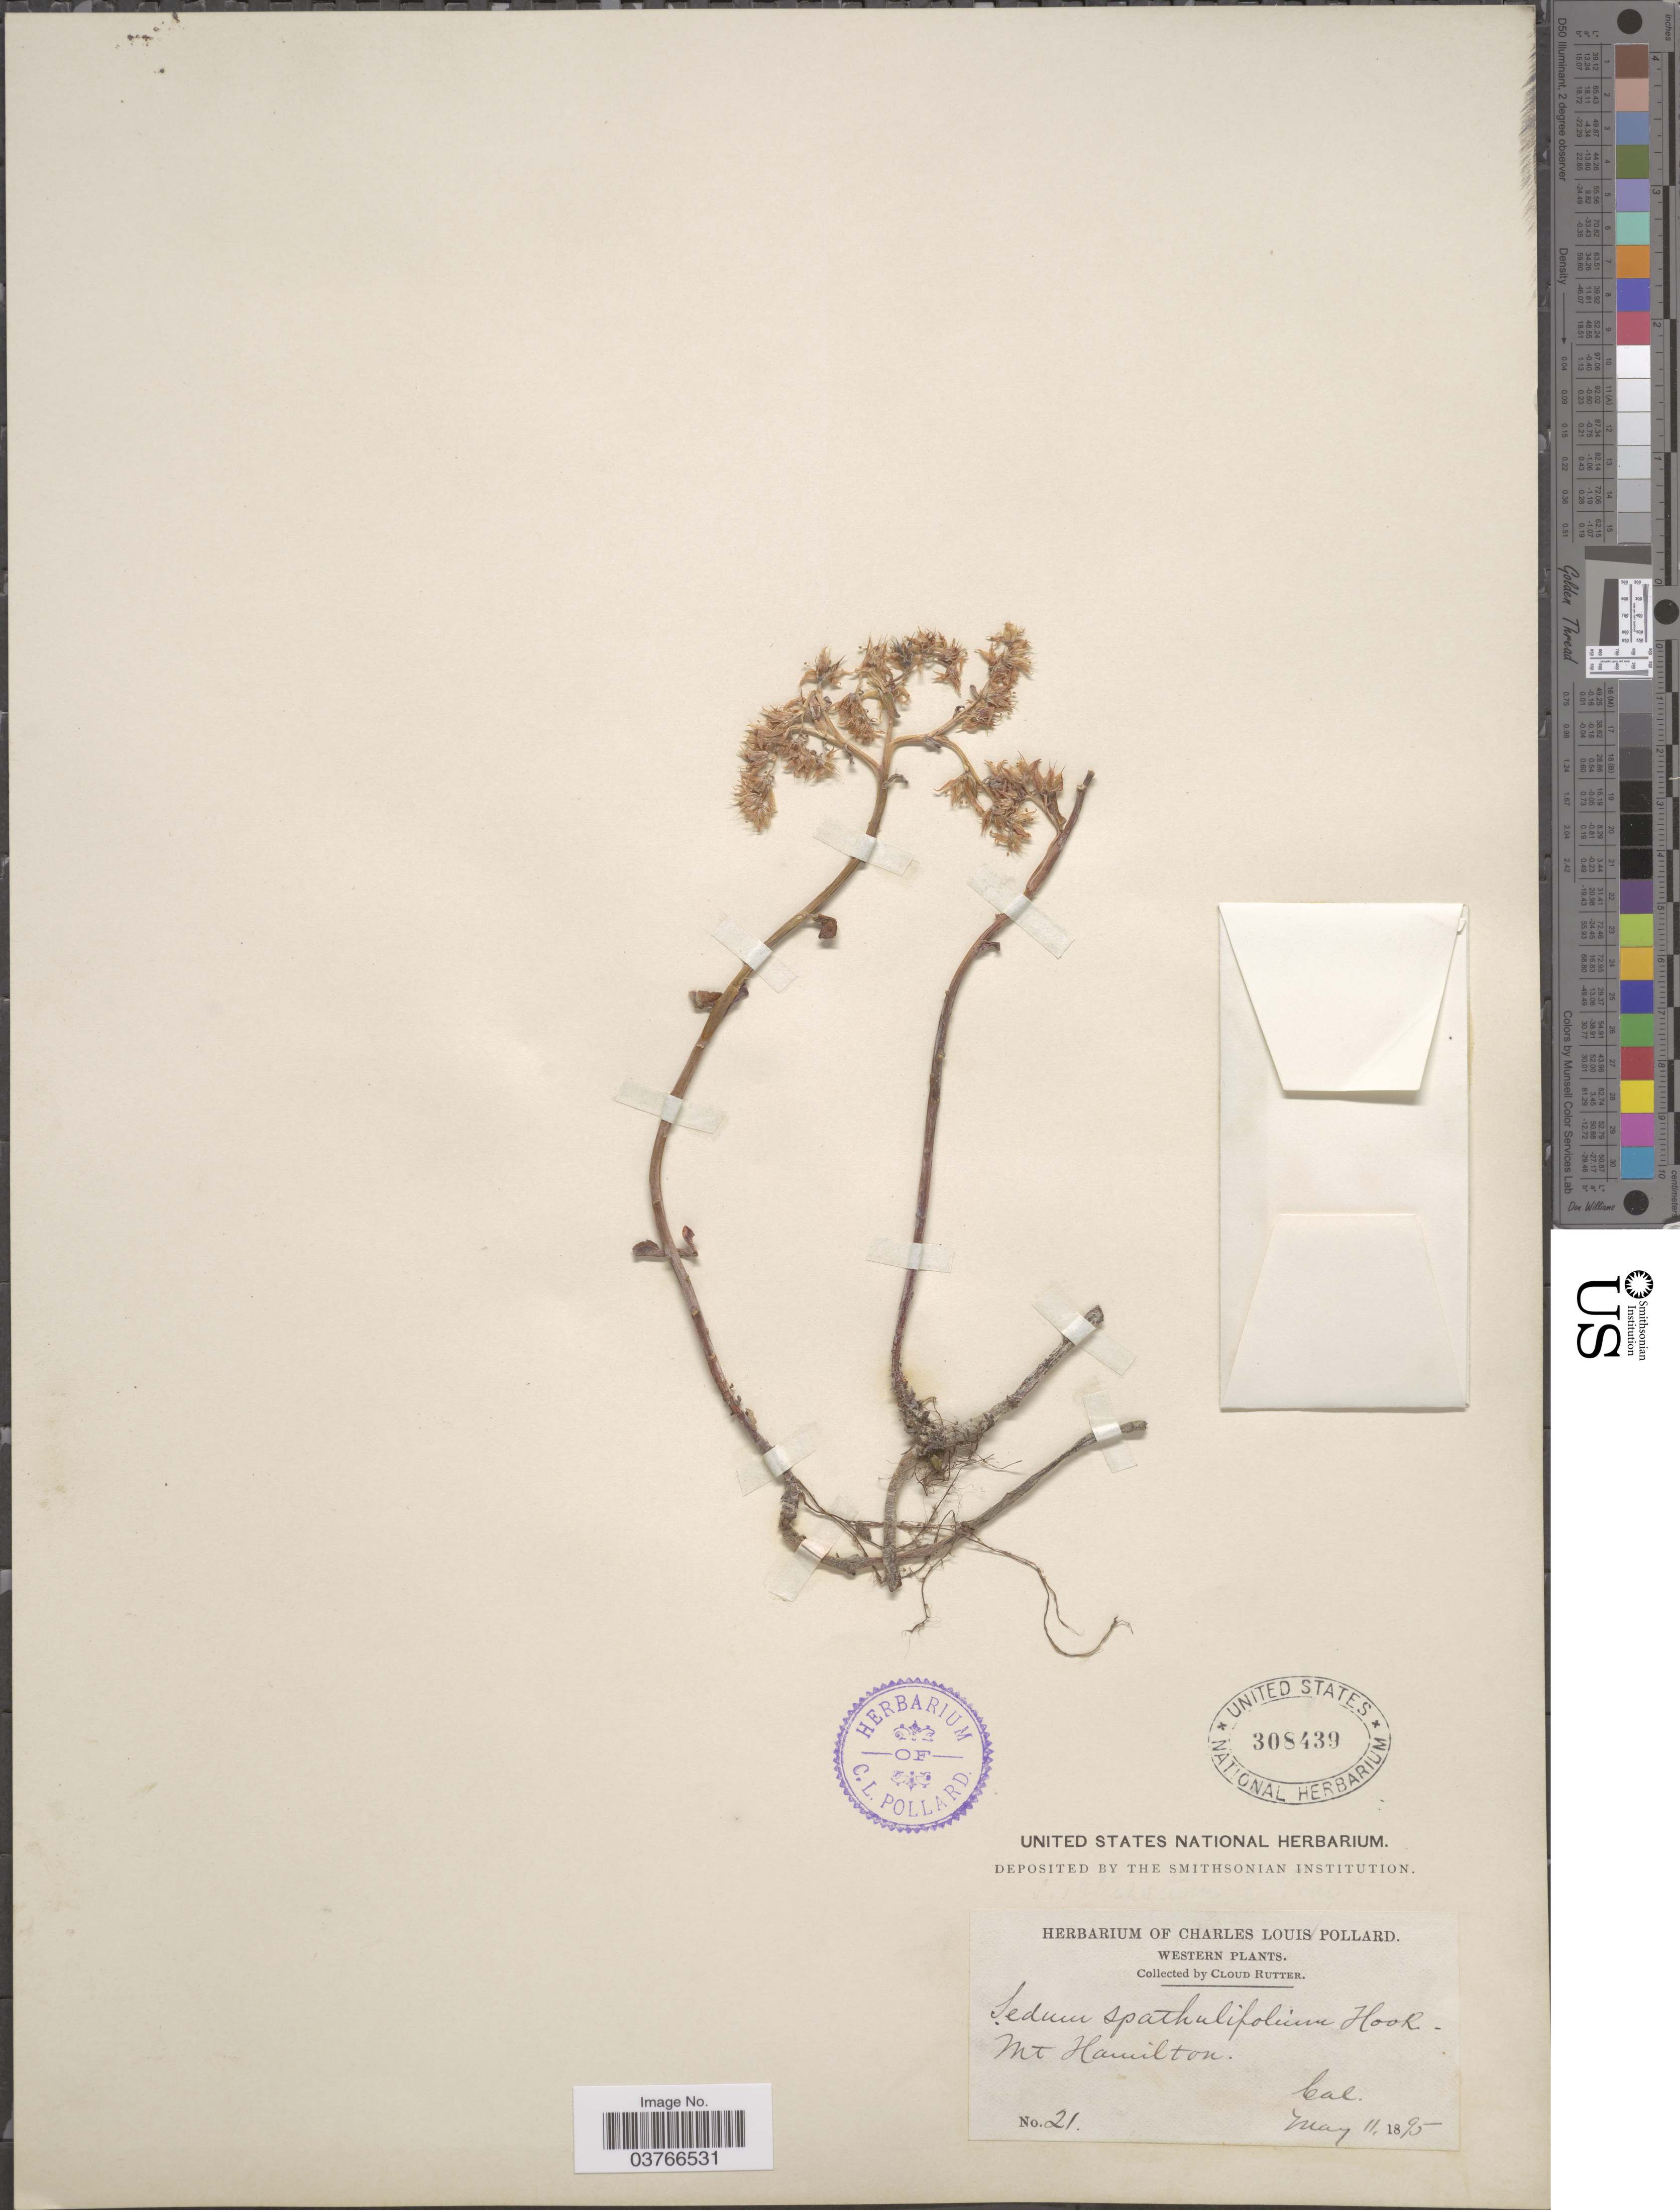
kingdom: Plantae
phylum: Tracheophyta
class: Magnoliopsida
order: Saxifragales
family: Crassulaceae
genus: Sedum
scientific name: Sedum spathulifolium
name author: Hook.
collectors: C. Rutter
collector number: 21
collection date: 1895-05-11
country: United States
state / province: California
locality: Western. Mt Hamilton.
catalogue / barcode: US 308439